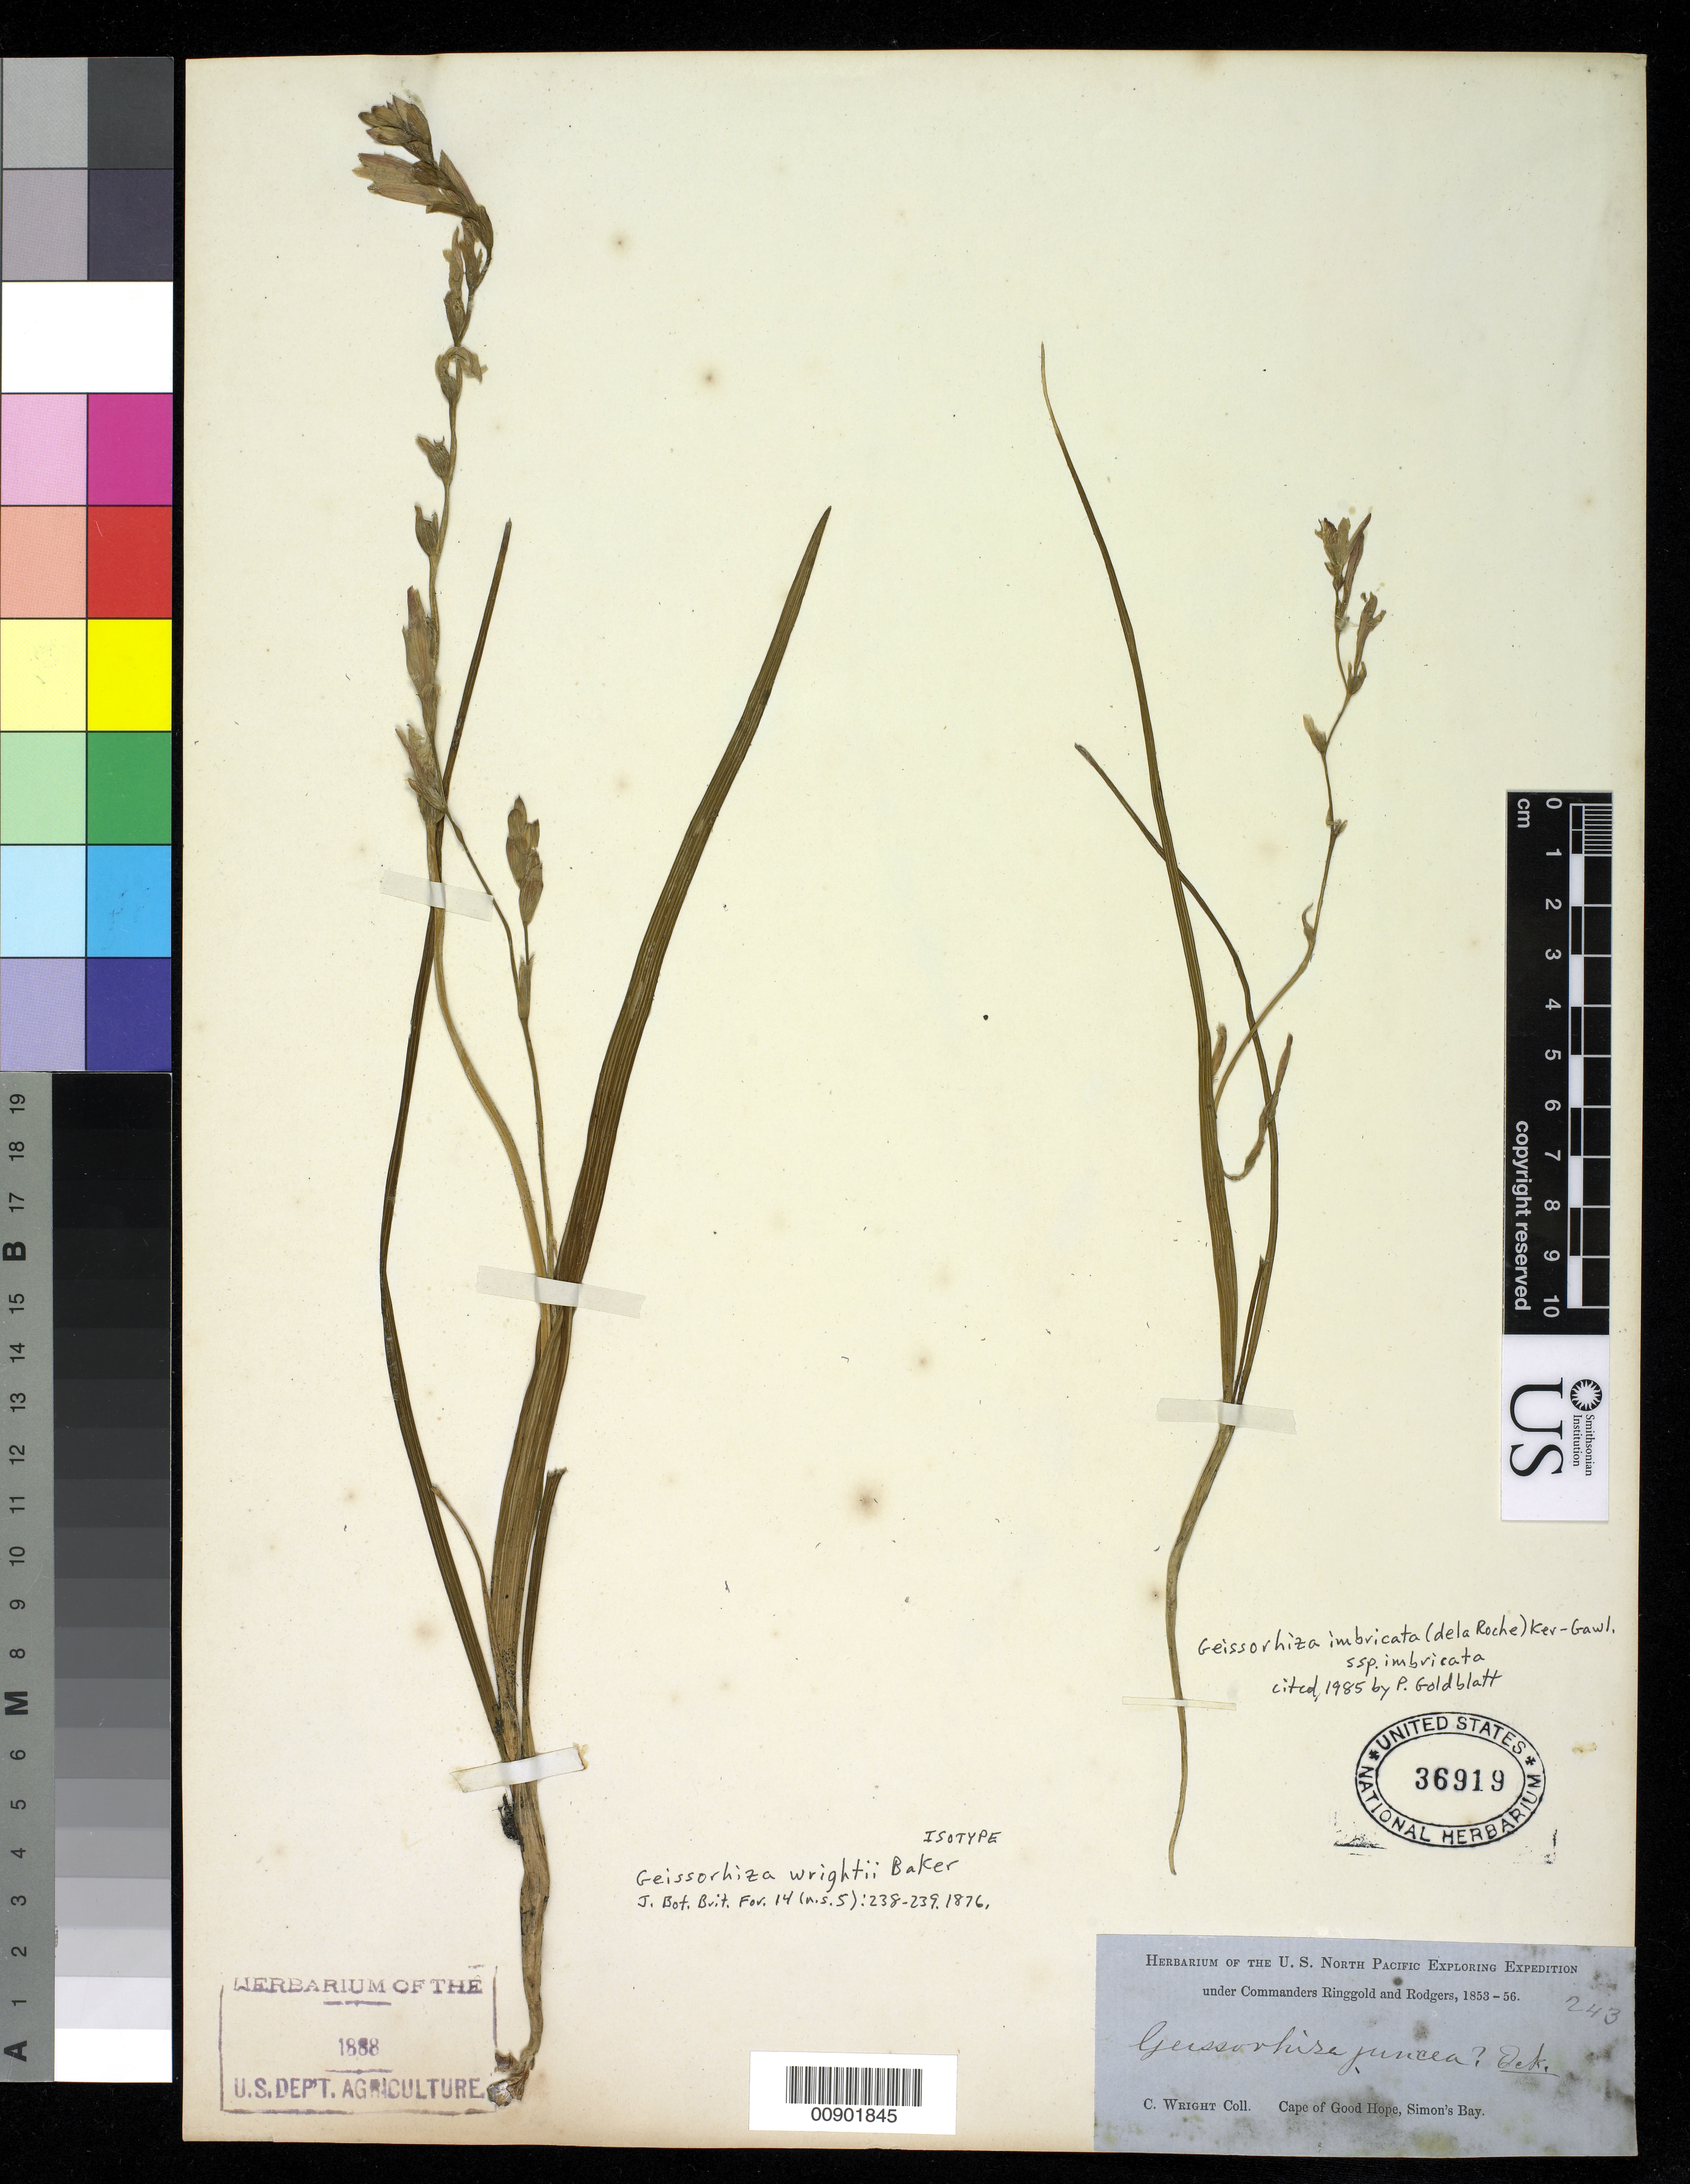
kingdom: Plantae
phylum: Tracheophyta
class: Liliopsida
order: Asparagales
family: Iridaceae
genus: Geissorhiza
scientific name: Geissorhiza wrightii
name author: Baker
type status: Isotype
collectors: C. Wright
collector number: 243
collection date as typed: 1853 to 1856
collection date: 1853/1856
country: South Africa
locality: Cape of Good Hope, Simon's Bay.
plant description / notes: Current name as cited by Goldblatt, Ann. Missouri Bot. Gard. 72: 389 (1985).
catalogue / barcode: US 36919